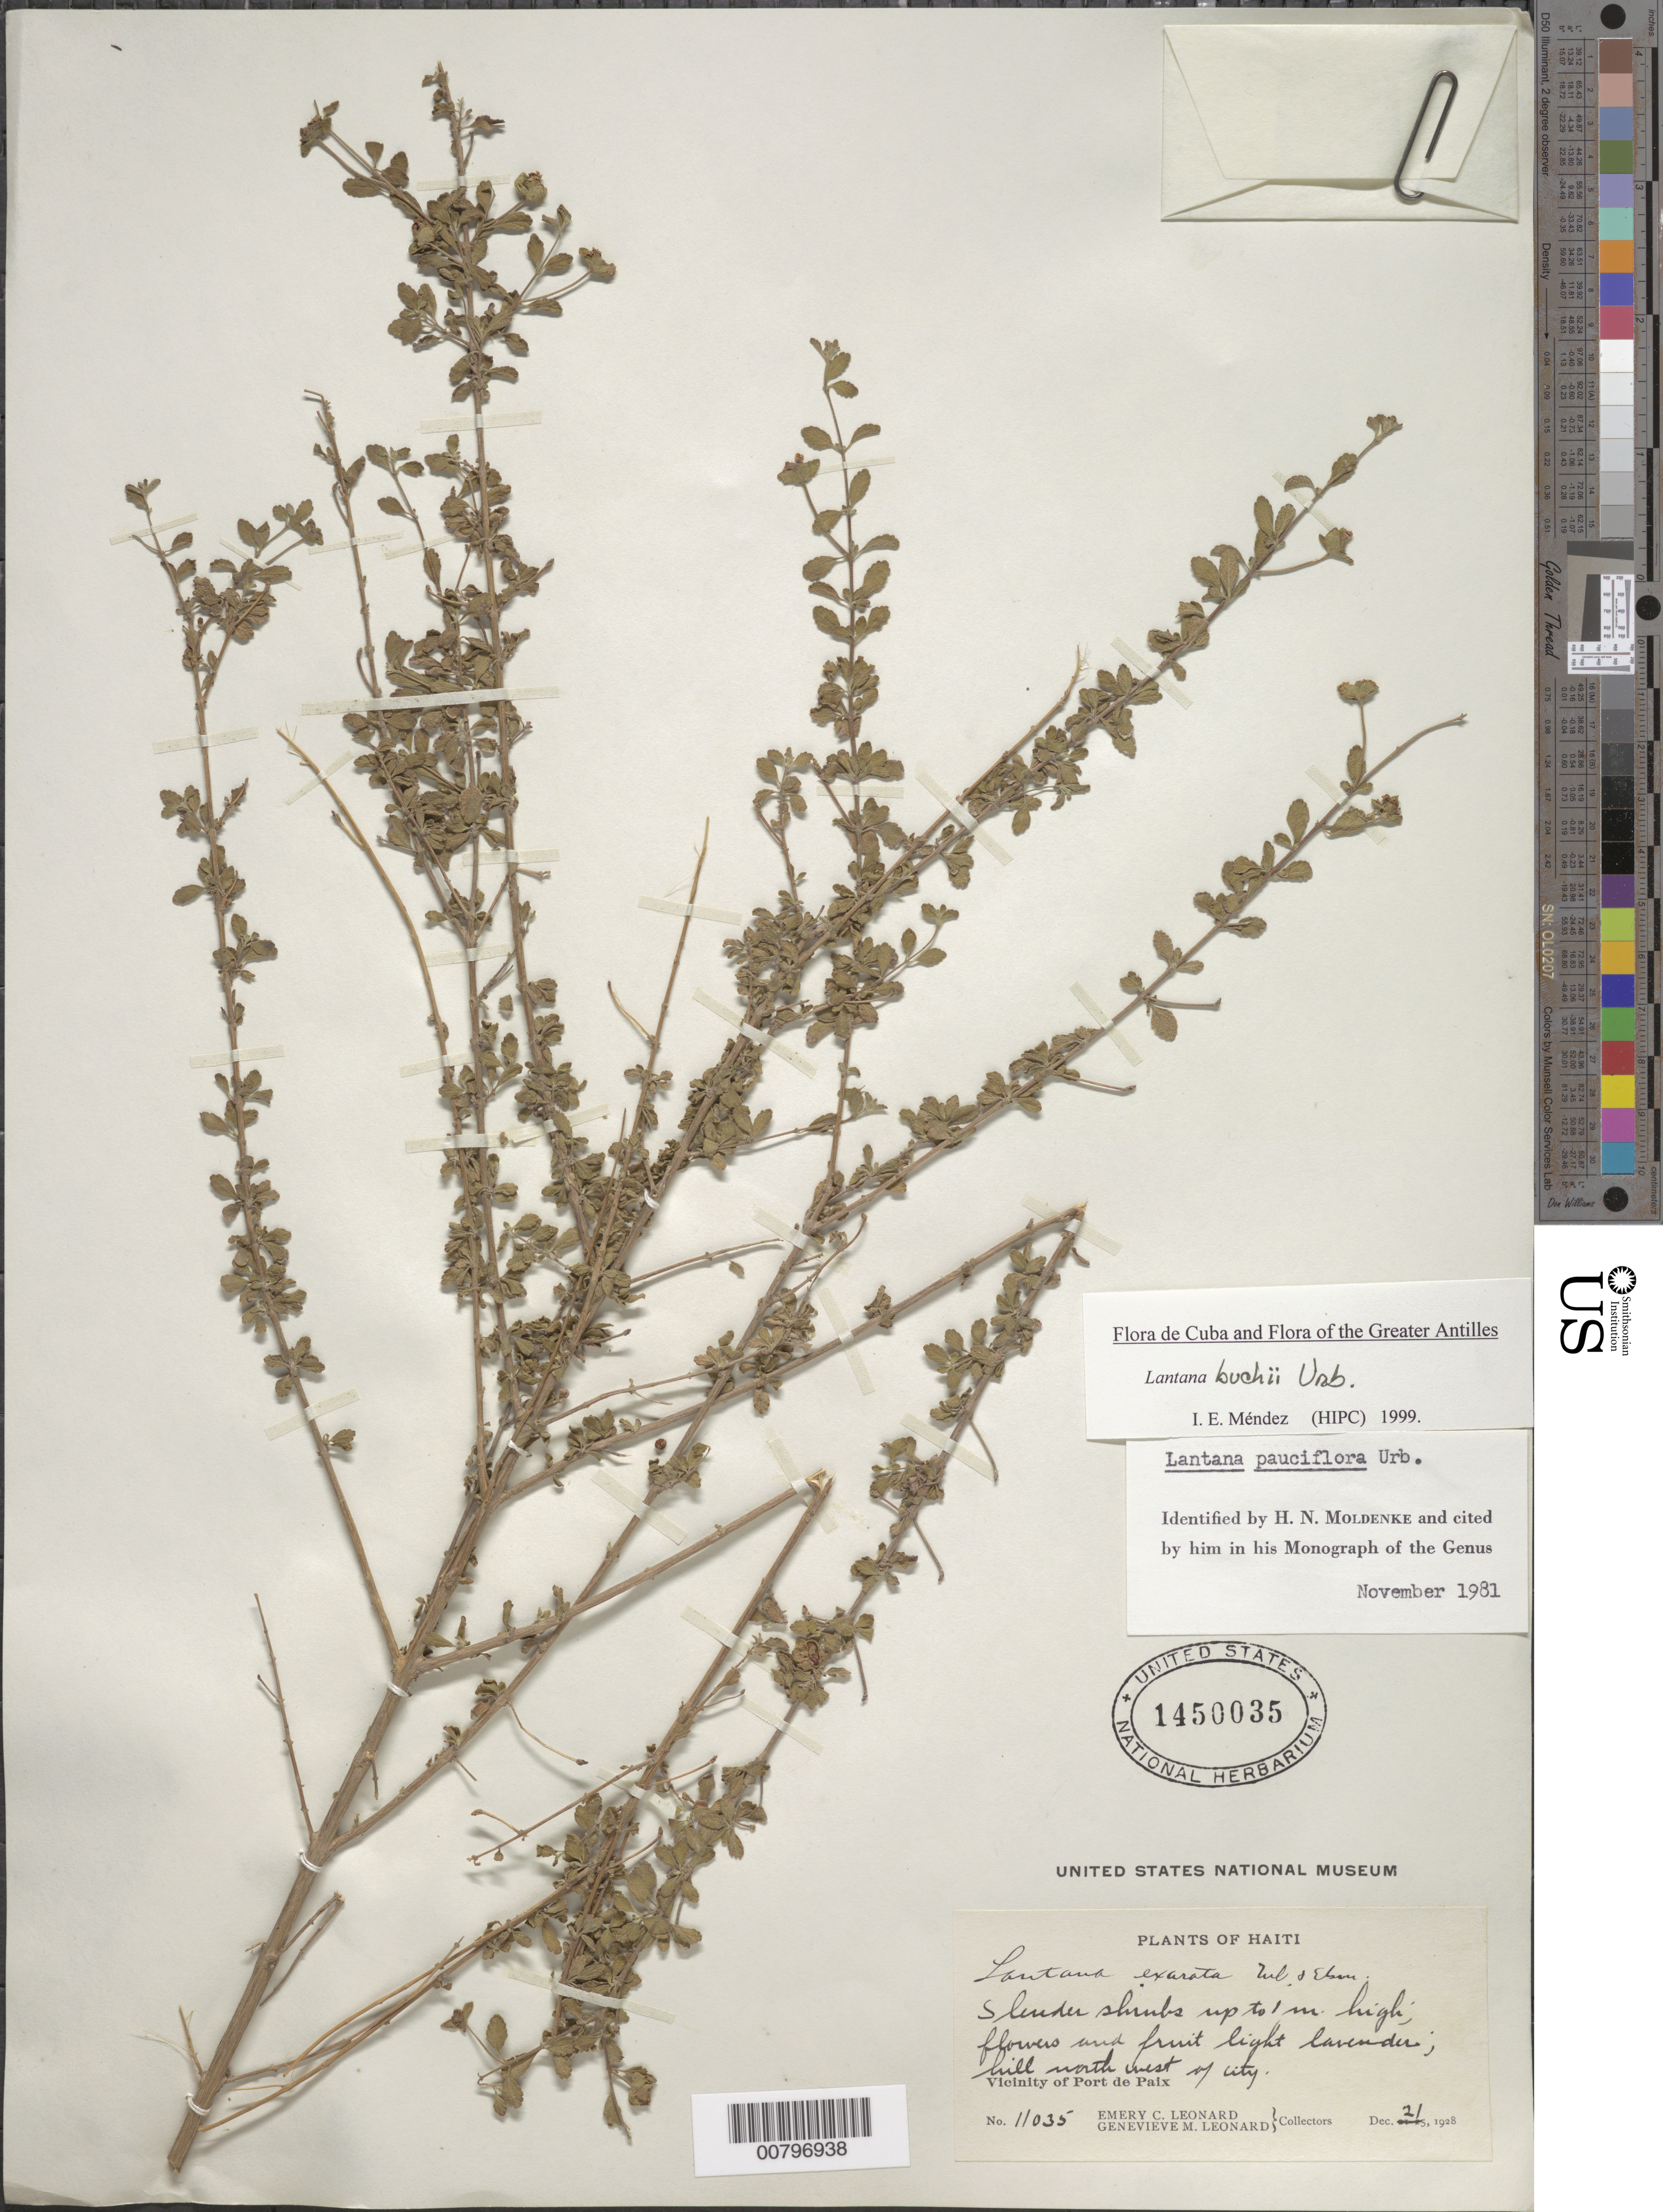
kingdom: Plantae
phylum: Tracheophyta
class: Magnoliopsida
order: Lamiales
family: Verbenaceae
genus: Lantana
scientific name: Lantana buchii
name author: Urb.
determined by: Méndez, Isidro E., (HIPC)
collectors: E. C. Leonard & G. M. Leonard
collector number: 11035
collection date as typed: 21 Dec 1928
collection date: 1928-12-21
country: Haiti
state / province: Nord-Ouest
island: Hispaniola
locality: Vicinity of Port de Paix. l NW of city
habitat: Hillside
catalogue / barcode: US 1450035